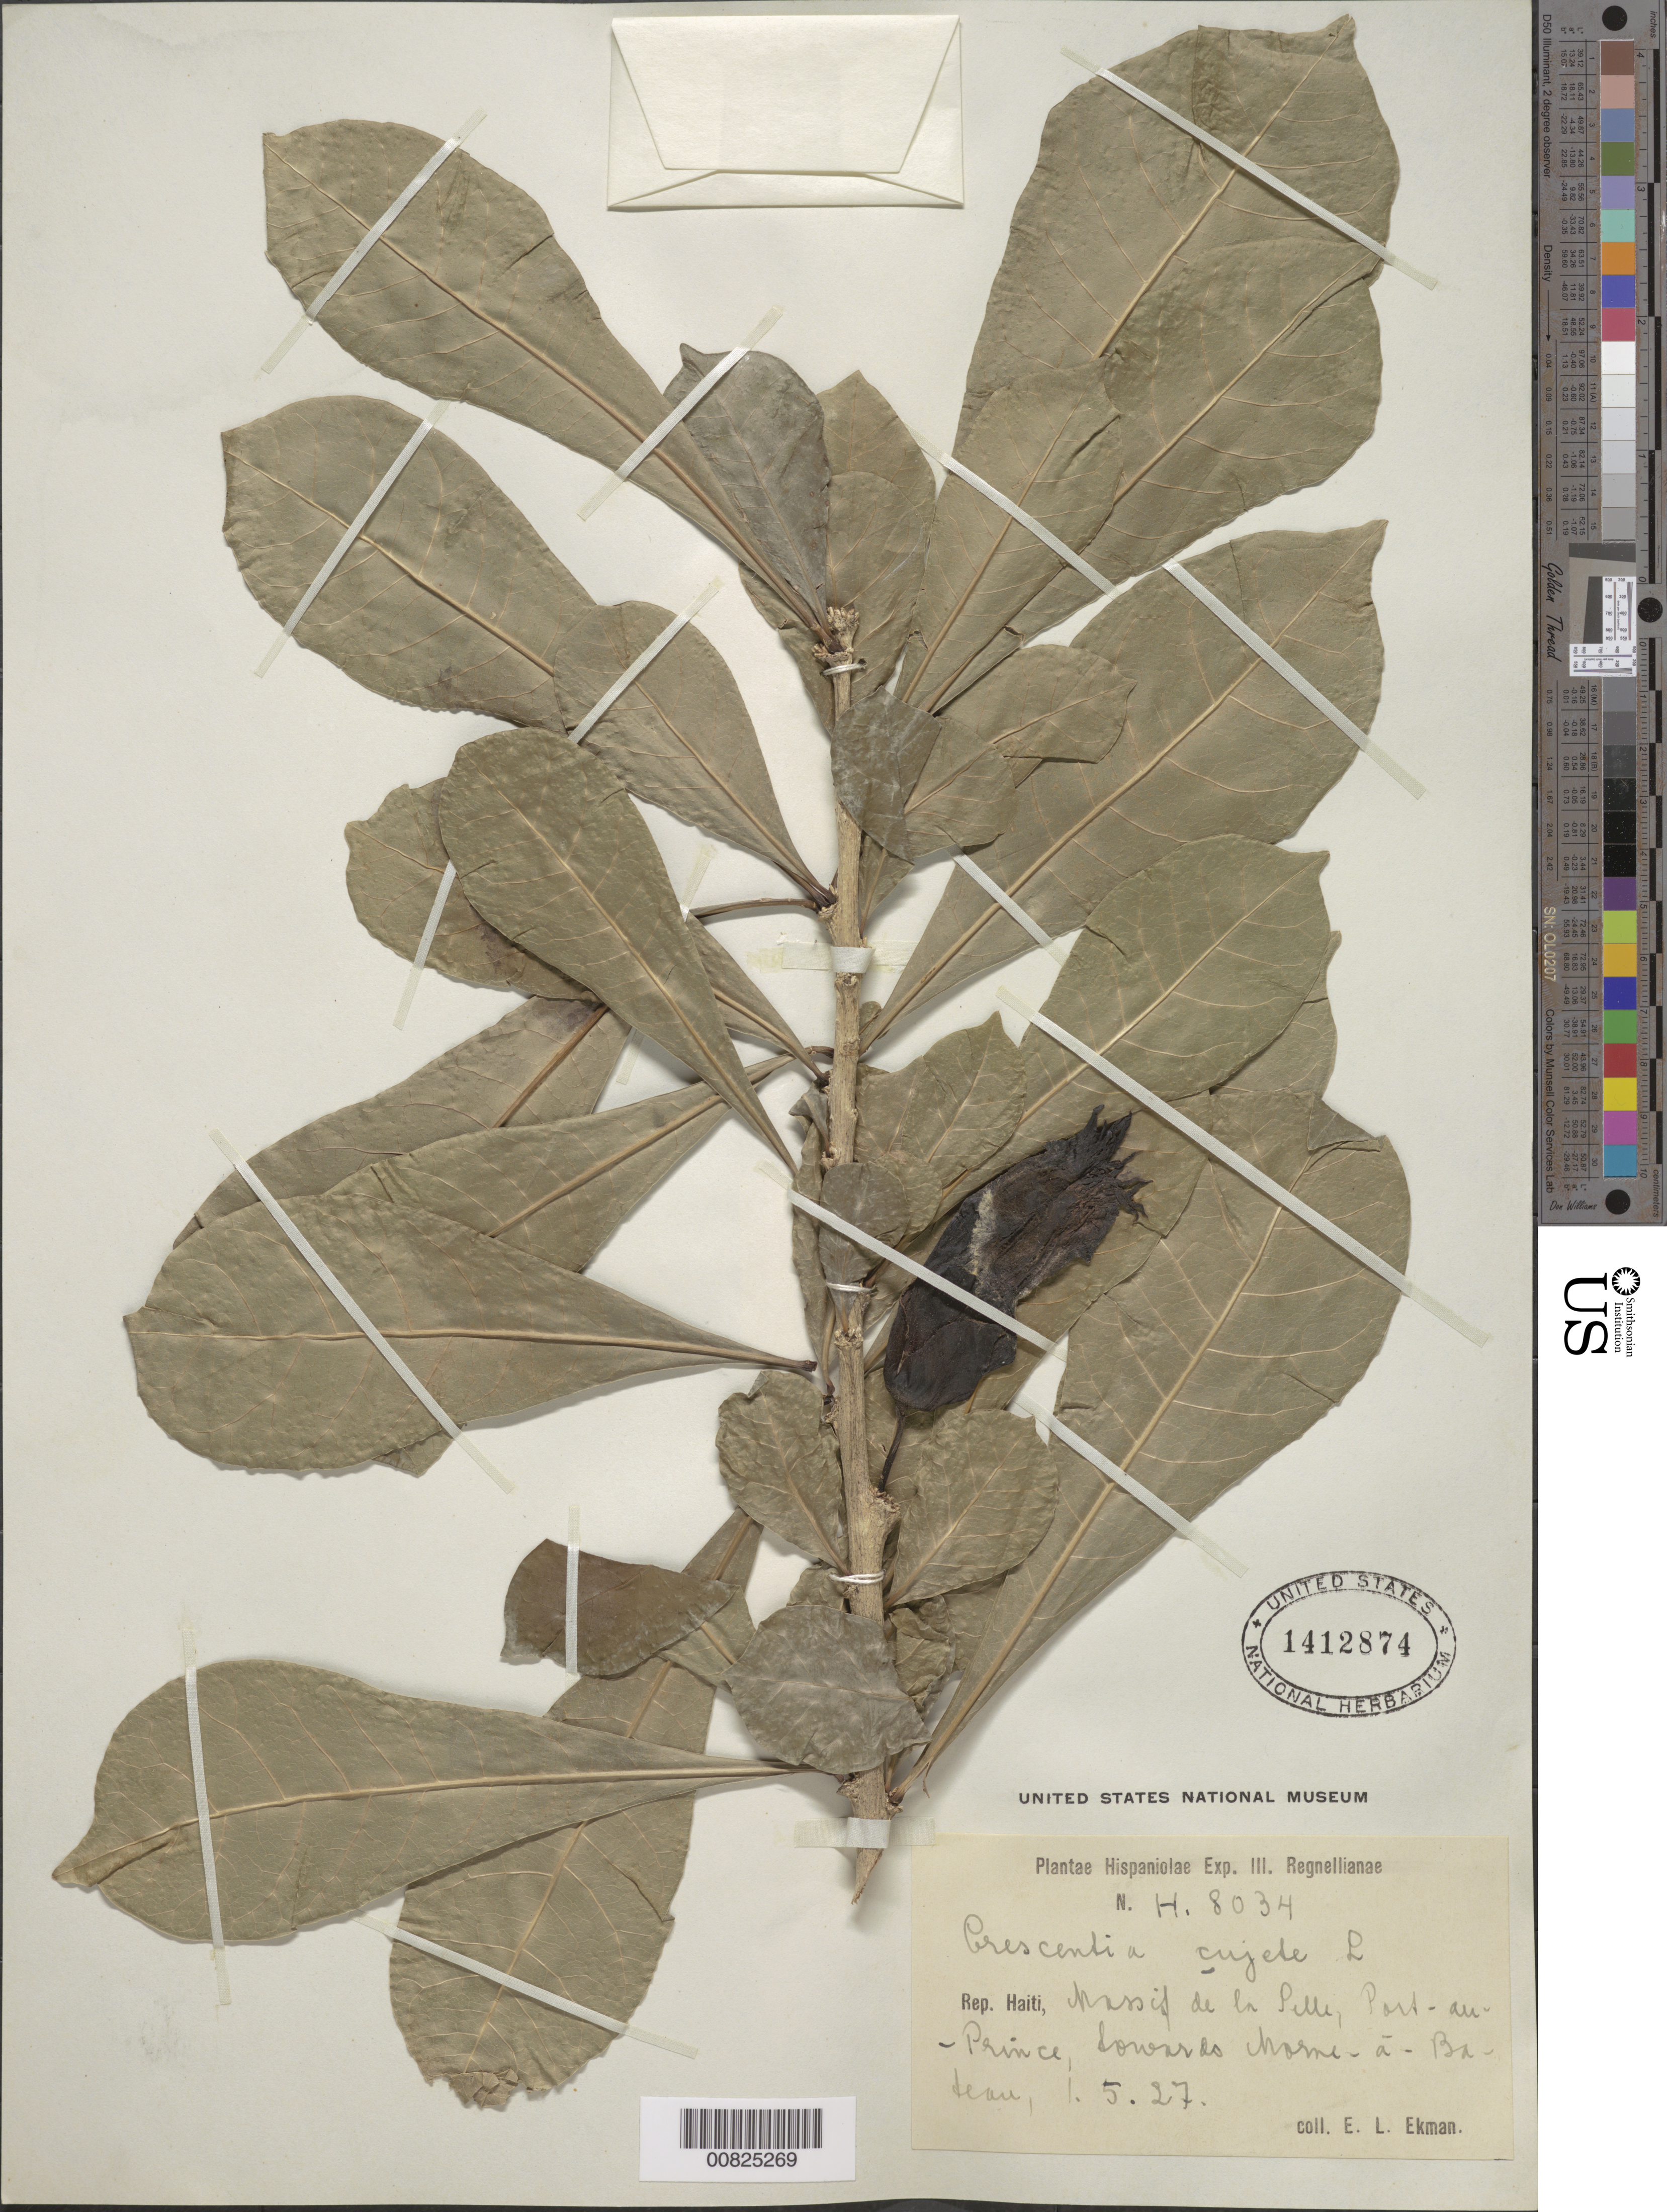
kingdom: Plantae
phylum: Tracheophyta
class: Magnoliopsida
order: Lamiales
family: Bignoniaceae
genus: Crescentia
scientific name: Crescentia cujete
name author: L.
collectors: E. L. Ekman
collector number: H 8034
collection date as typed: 01 May 1927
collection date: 1927-05-01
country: Haiti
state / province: Ouest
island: Hispaniola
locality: Massif de la Selle, Port-au-Prince, towards Morne-à-Bateau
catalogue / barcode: US 1412874